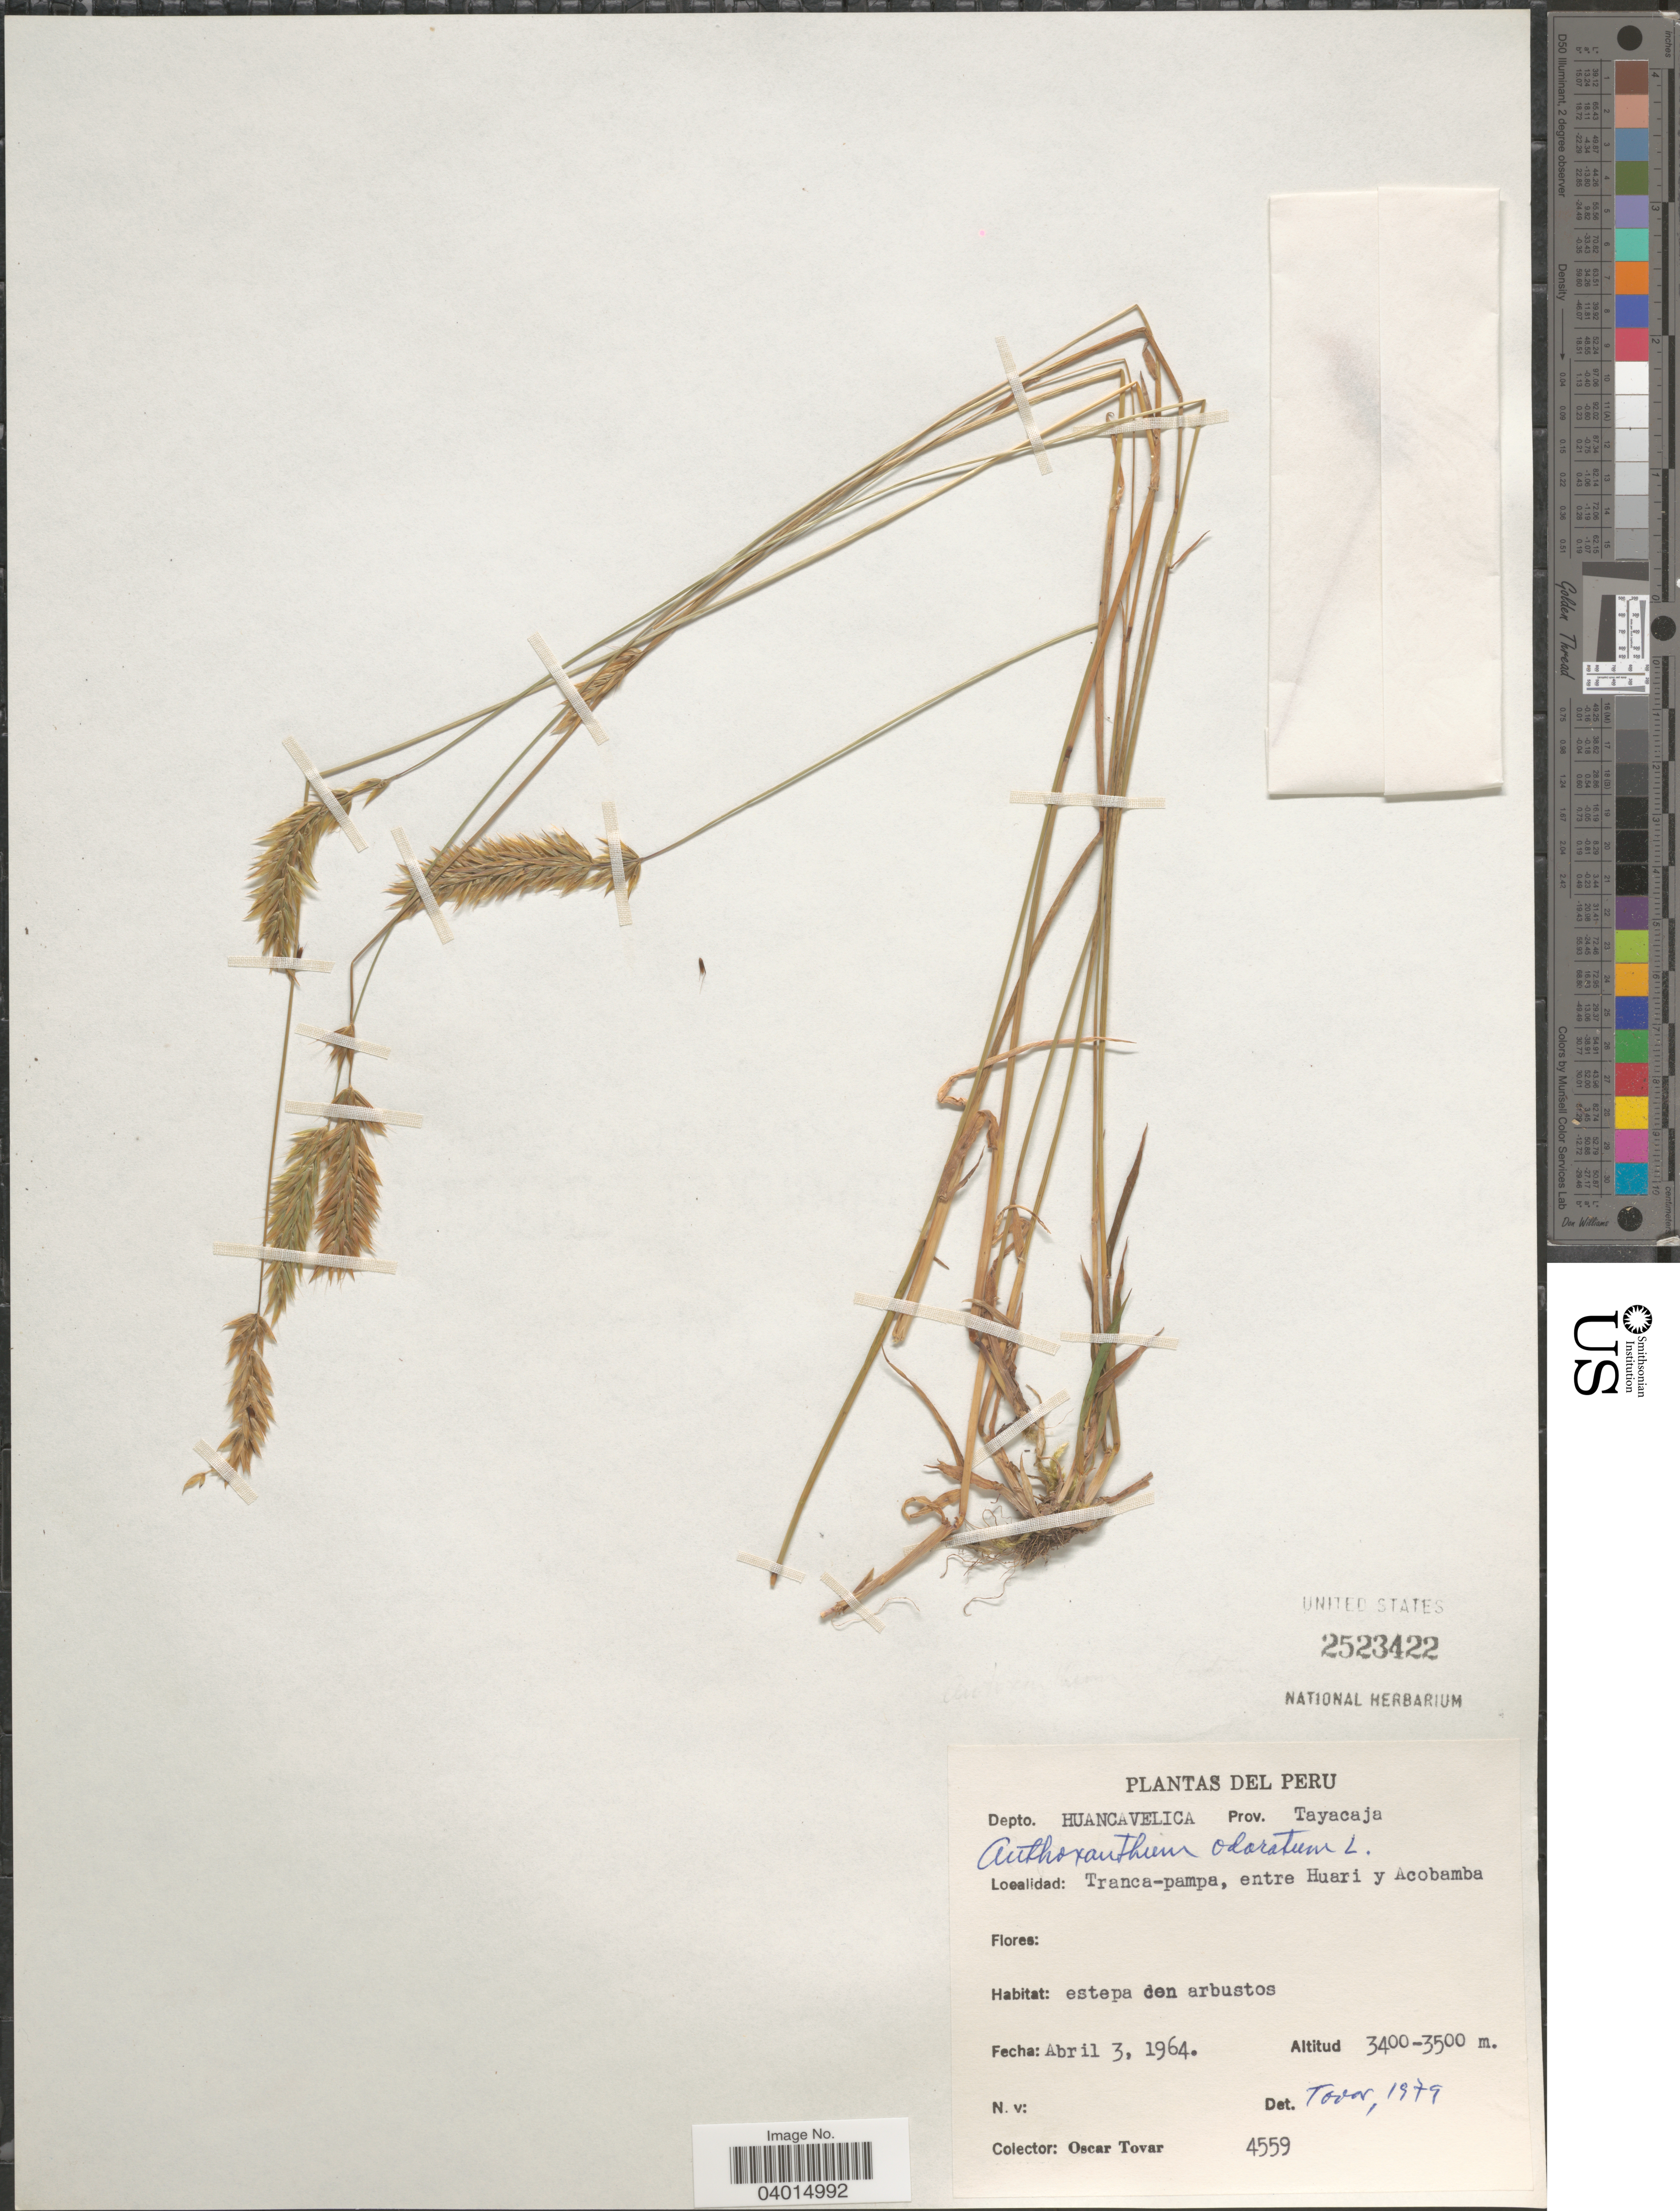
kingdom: Plantae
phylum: Tracheophyta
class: Liliopsida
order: Poales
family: Poaceae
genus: Anthoxanthum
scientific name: Anthoxanthum odoratum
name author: L.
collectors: Ó. Tovar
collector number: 4559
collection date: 1964-04-03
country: Peru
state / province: Huancavelica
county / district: Tayacaja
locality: Depto. Huancavelica Prov. Tayacaja. Tranca-pampa, entre Huari y Acobamba.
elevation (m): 3400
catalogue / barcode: US 2523422